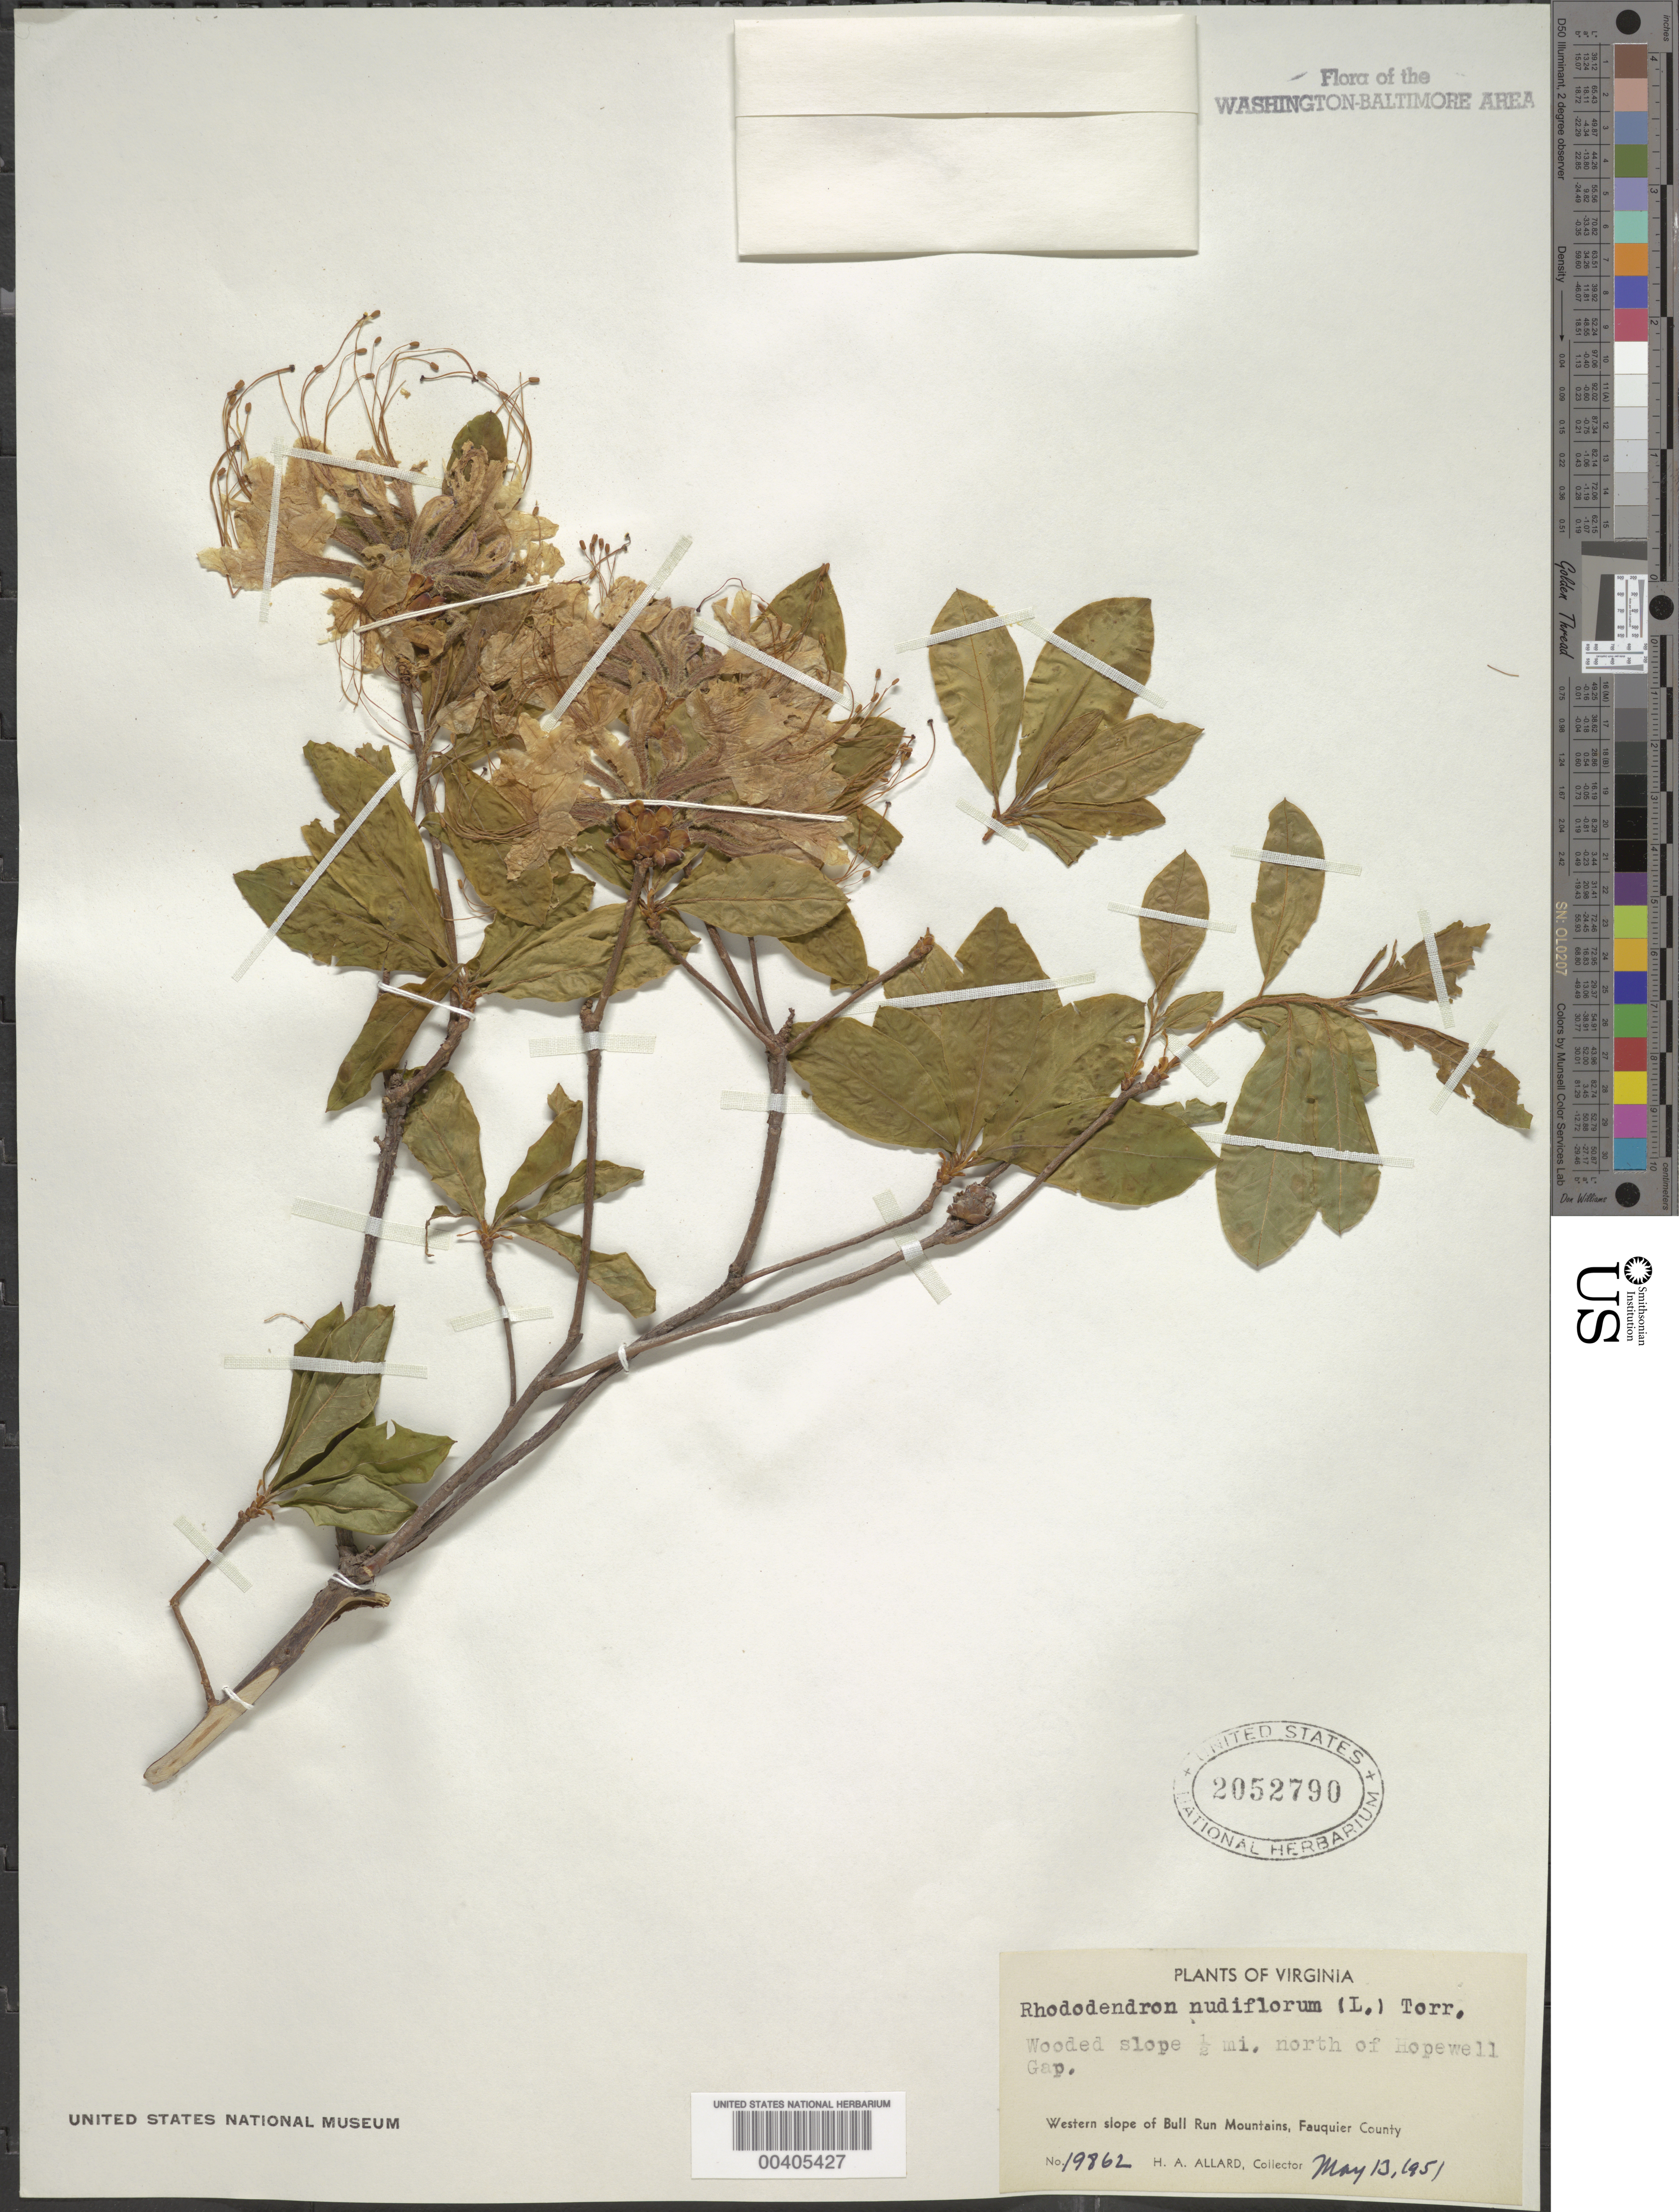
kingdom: Plantae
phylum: Tracheophyta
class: Magnoliopsida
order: Ericales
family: Ericaceae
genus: Rhododendron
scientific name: Rhododendron periclymenoides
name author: (Michx.) Shinners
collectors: H. A. Allard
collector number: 19862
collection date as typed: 13 May 1951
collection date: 1951-05-13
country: United States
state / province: Virginia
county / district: Fauquier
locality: North of Hopewell Gap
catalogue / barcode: US 2052790